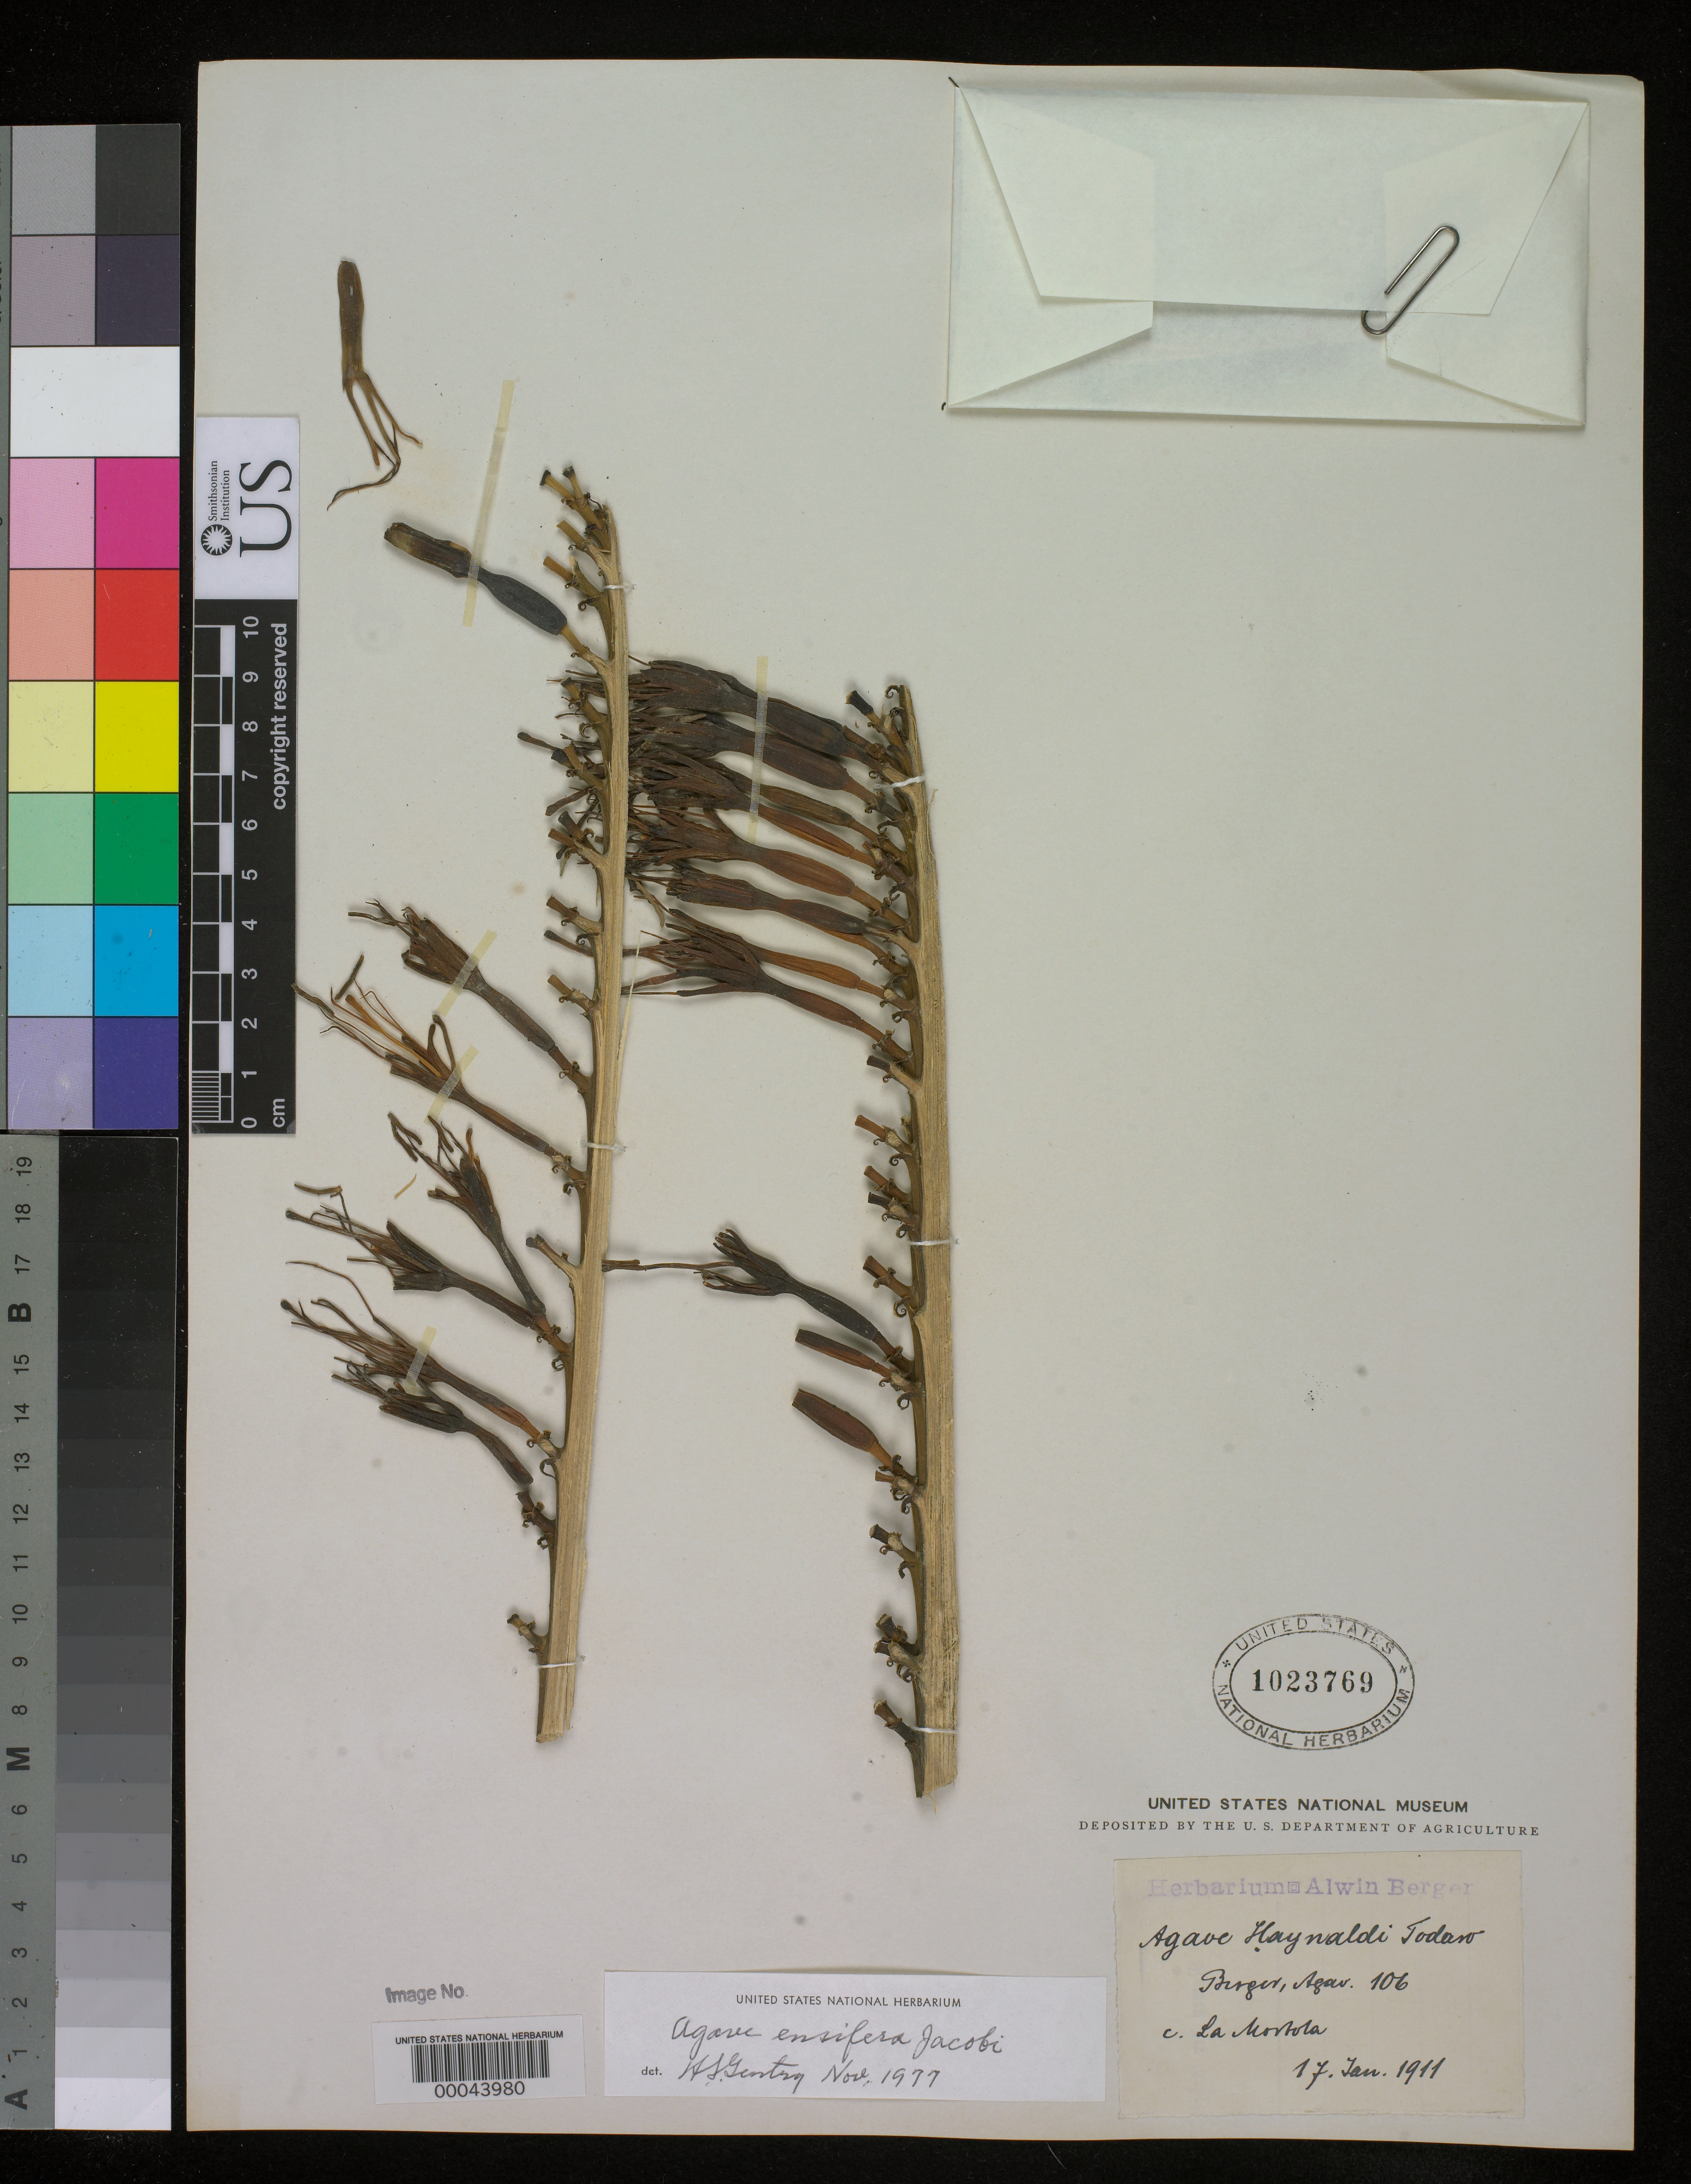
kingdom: Plantae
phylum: Tracheophyta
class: Liliopsida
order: Asparagales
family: Asparagaceae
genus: Agave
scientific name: Agave ensifera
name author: Jacobi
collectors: ex herb. A. Berger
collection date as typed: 17 Jan 1911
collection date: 1911-01-17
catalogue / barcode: US 1023769